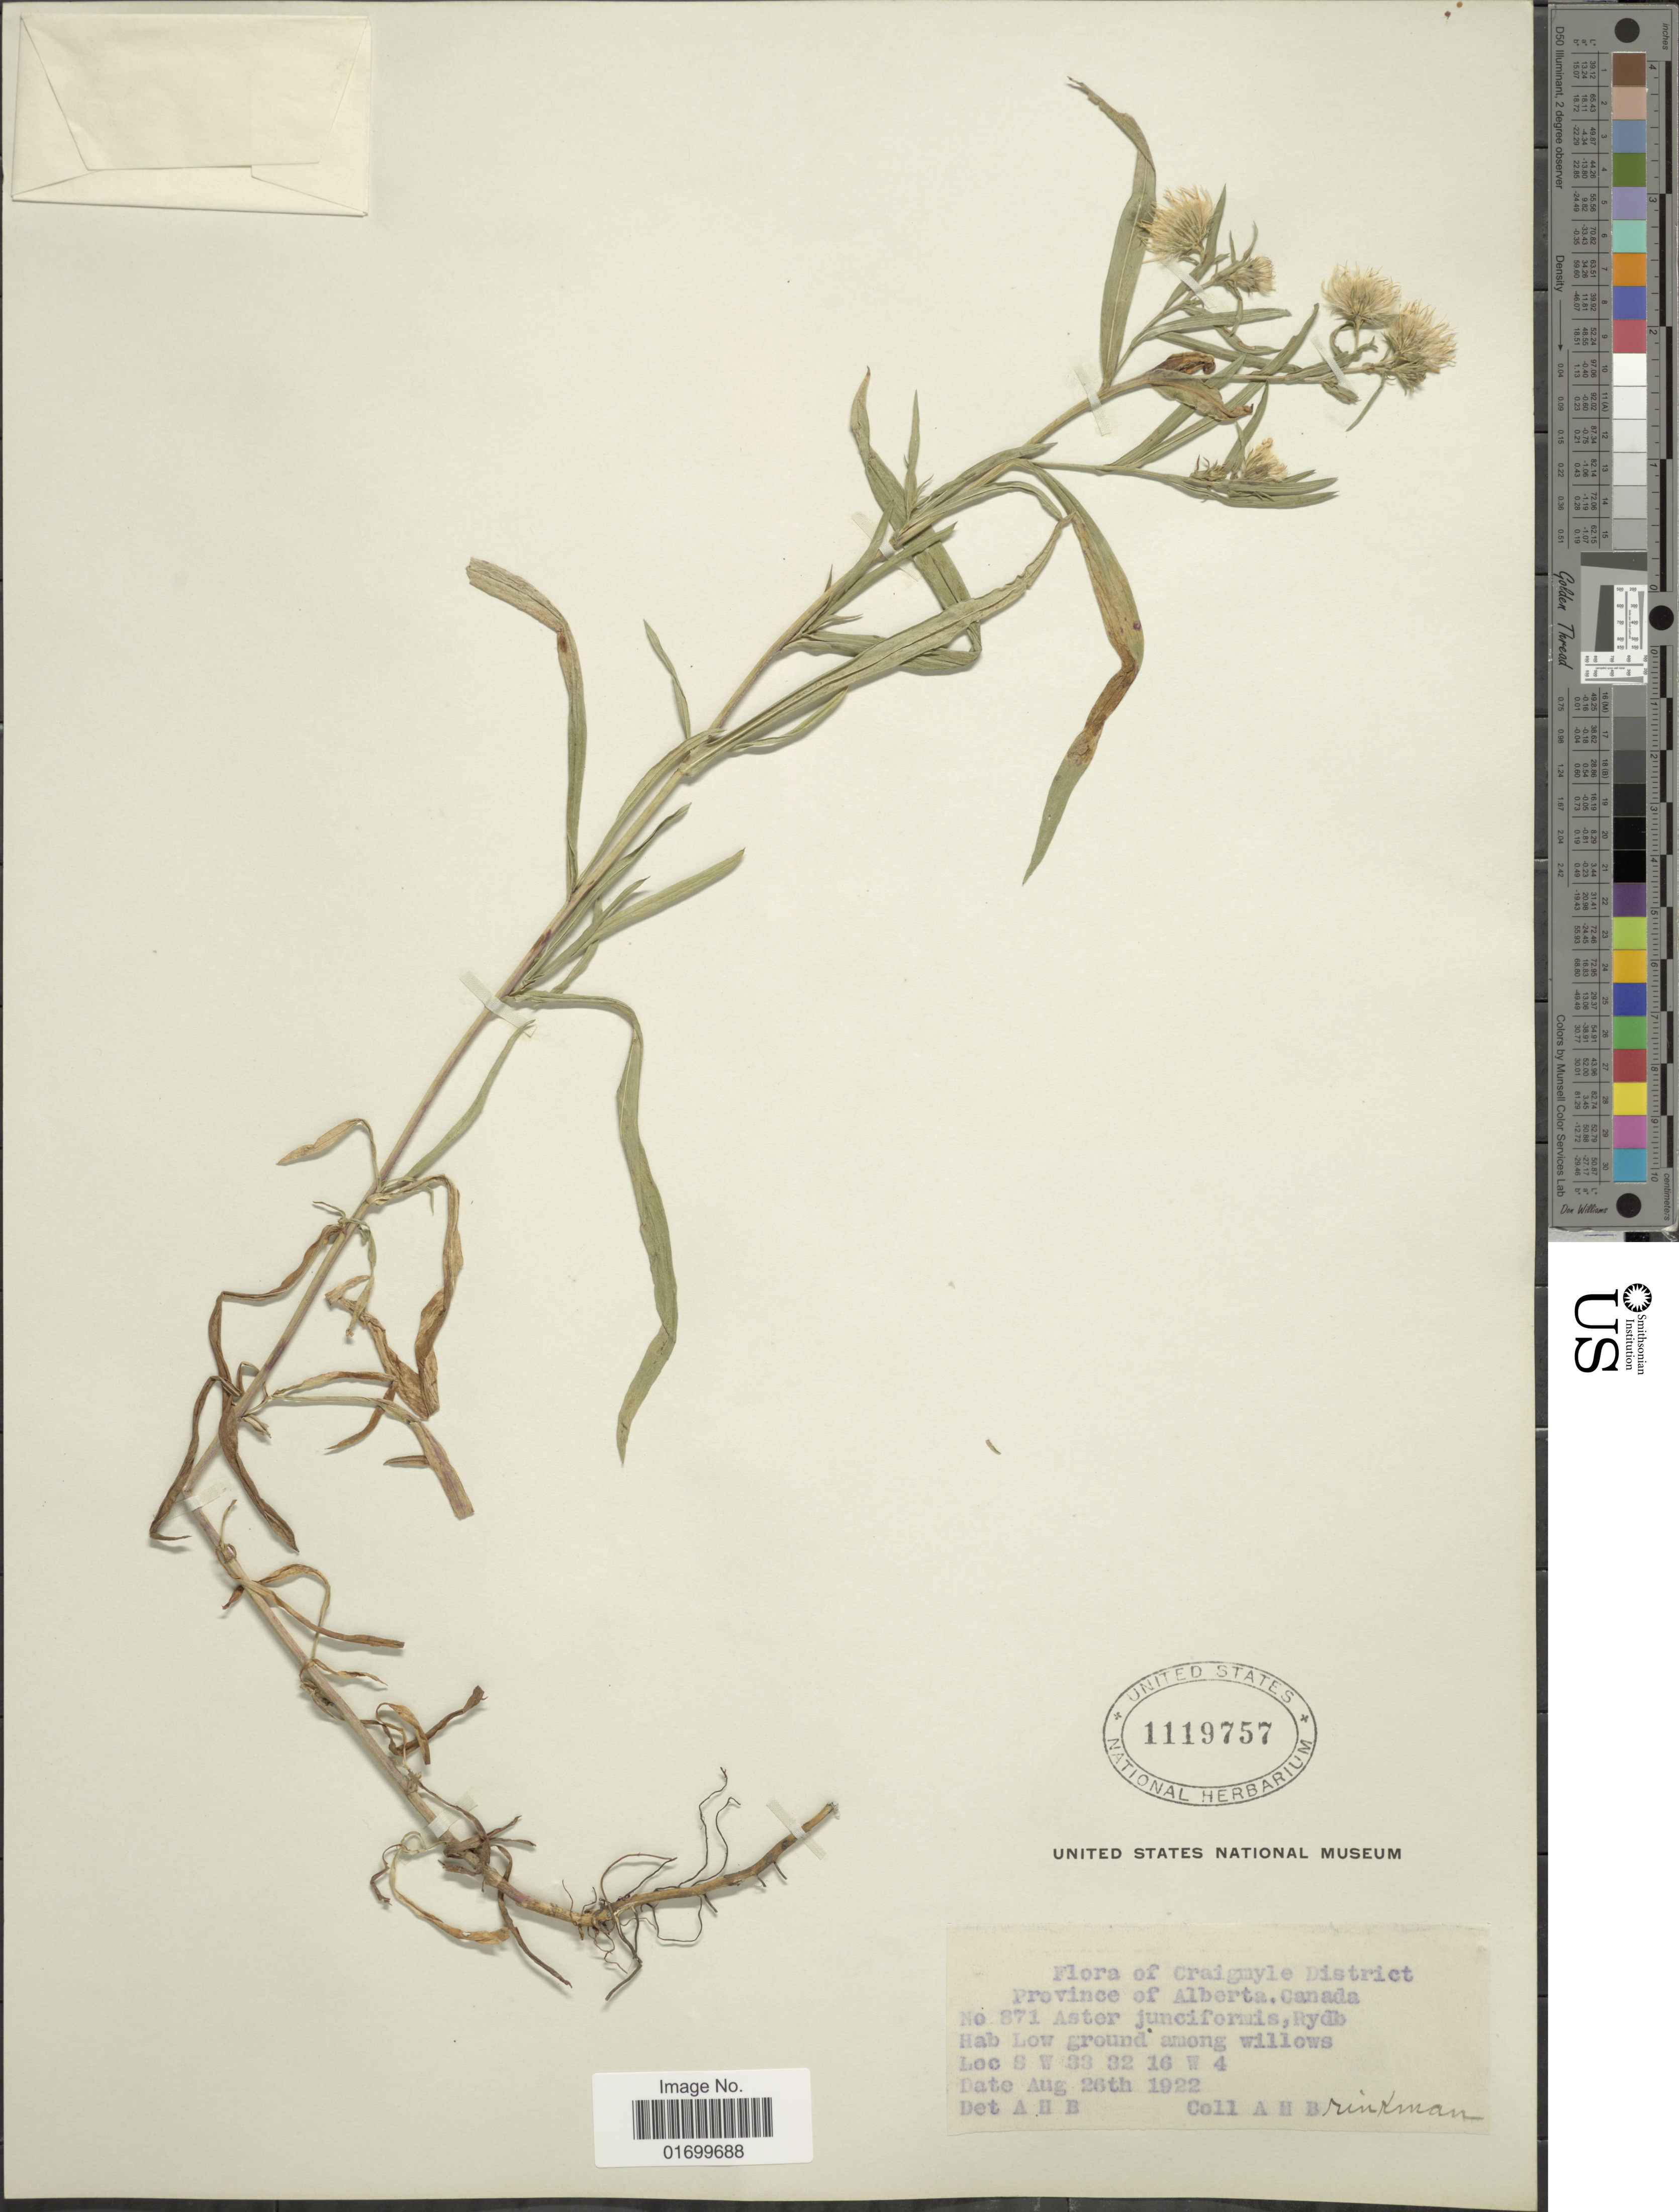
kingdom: Plantae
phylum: Tracheophyta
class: Magnoliopsida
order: Asterales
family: Asteraceae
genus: Symphyotrichum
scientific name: Symphyotrichum boreale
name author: (Torr. & A. Gray) Á. Löve & D. Löve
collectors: A. Brinkman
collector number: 871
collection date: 1922-08-26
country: Canada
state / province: Alberta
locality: Craigmyle District, low ground among willows, S W 33 32 16 W 4.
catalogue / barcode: US 1119757